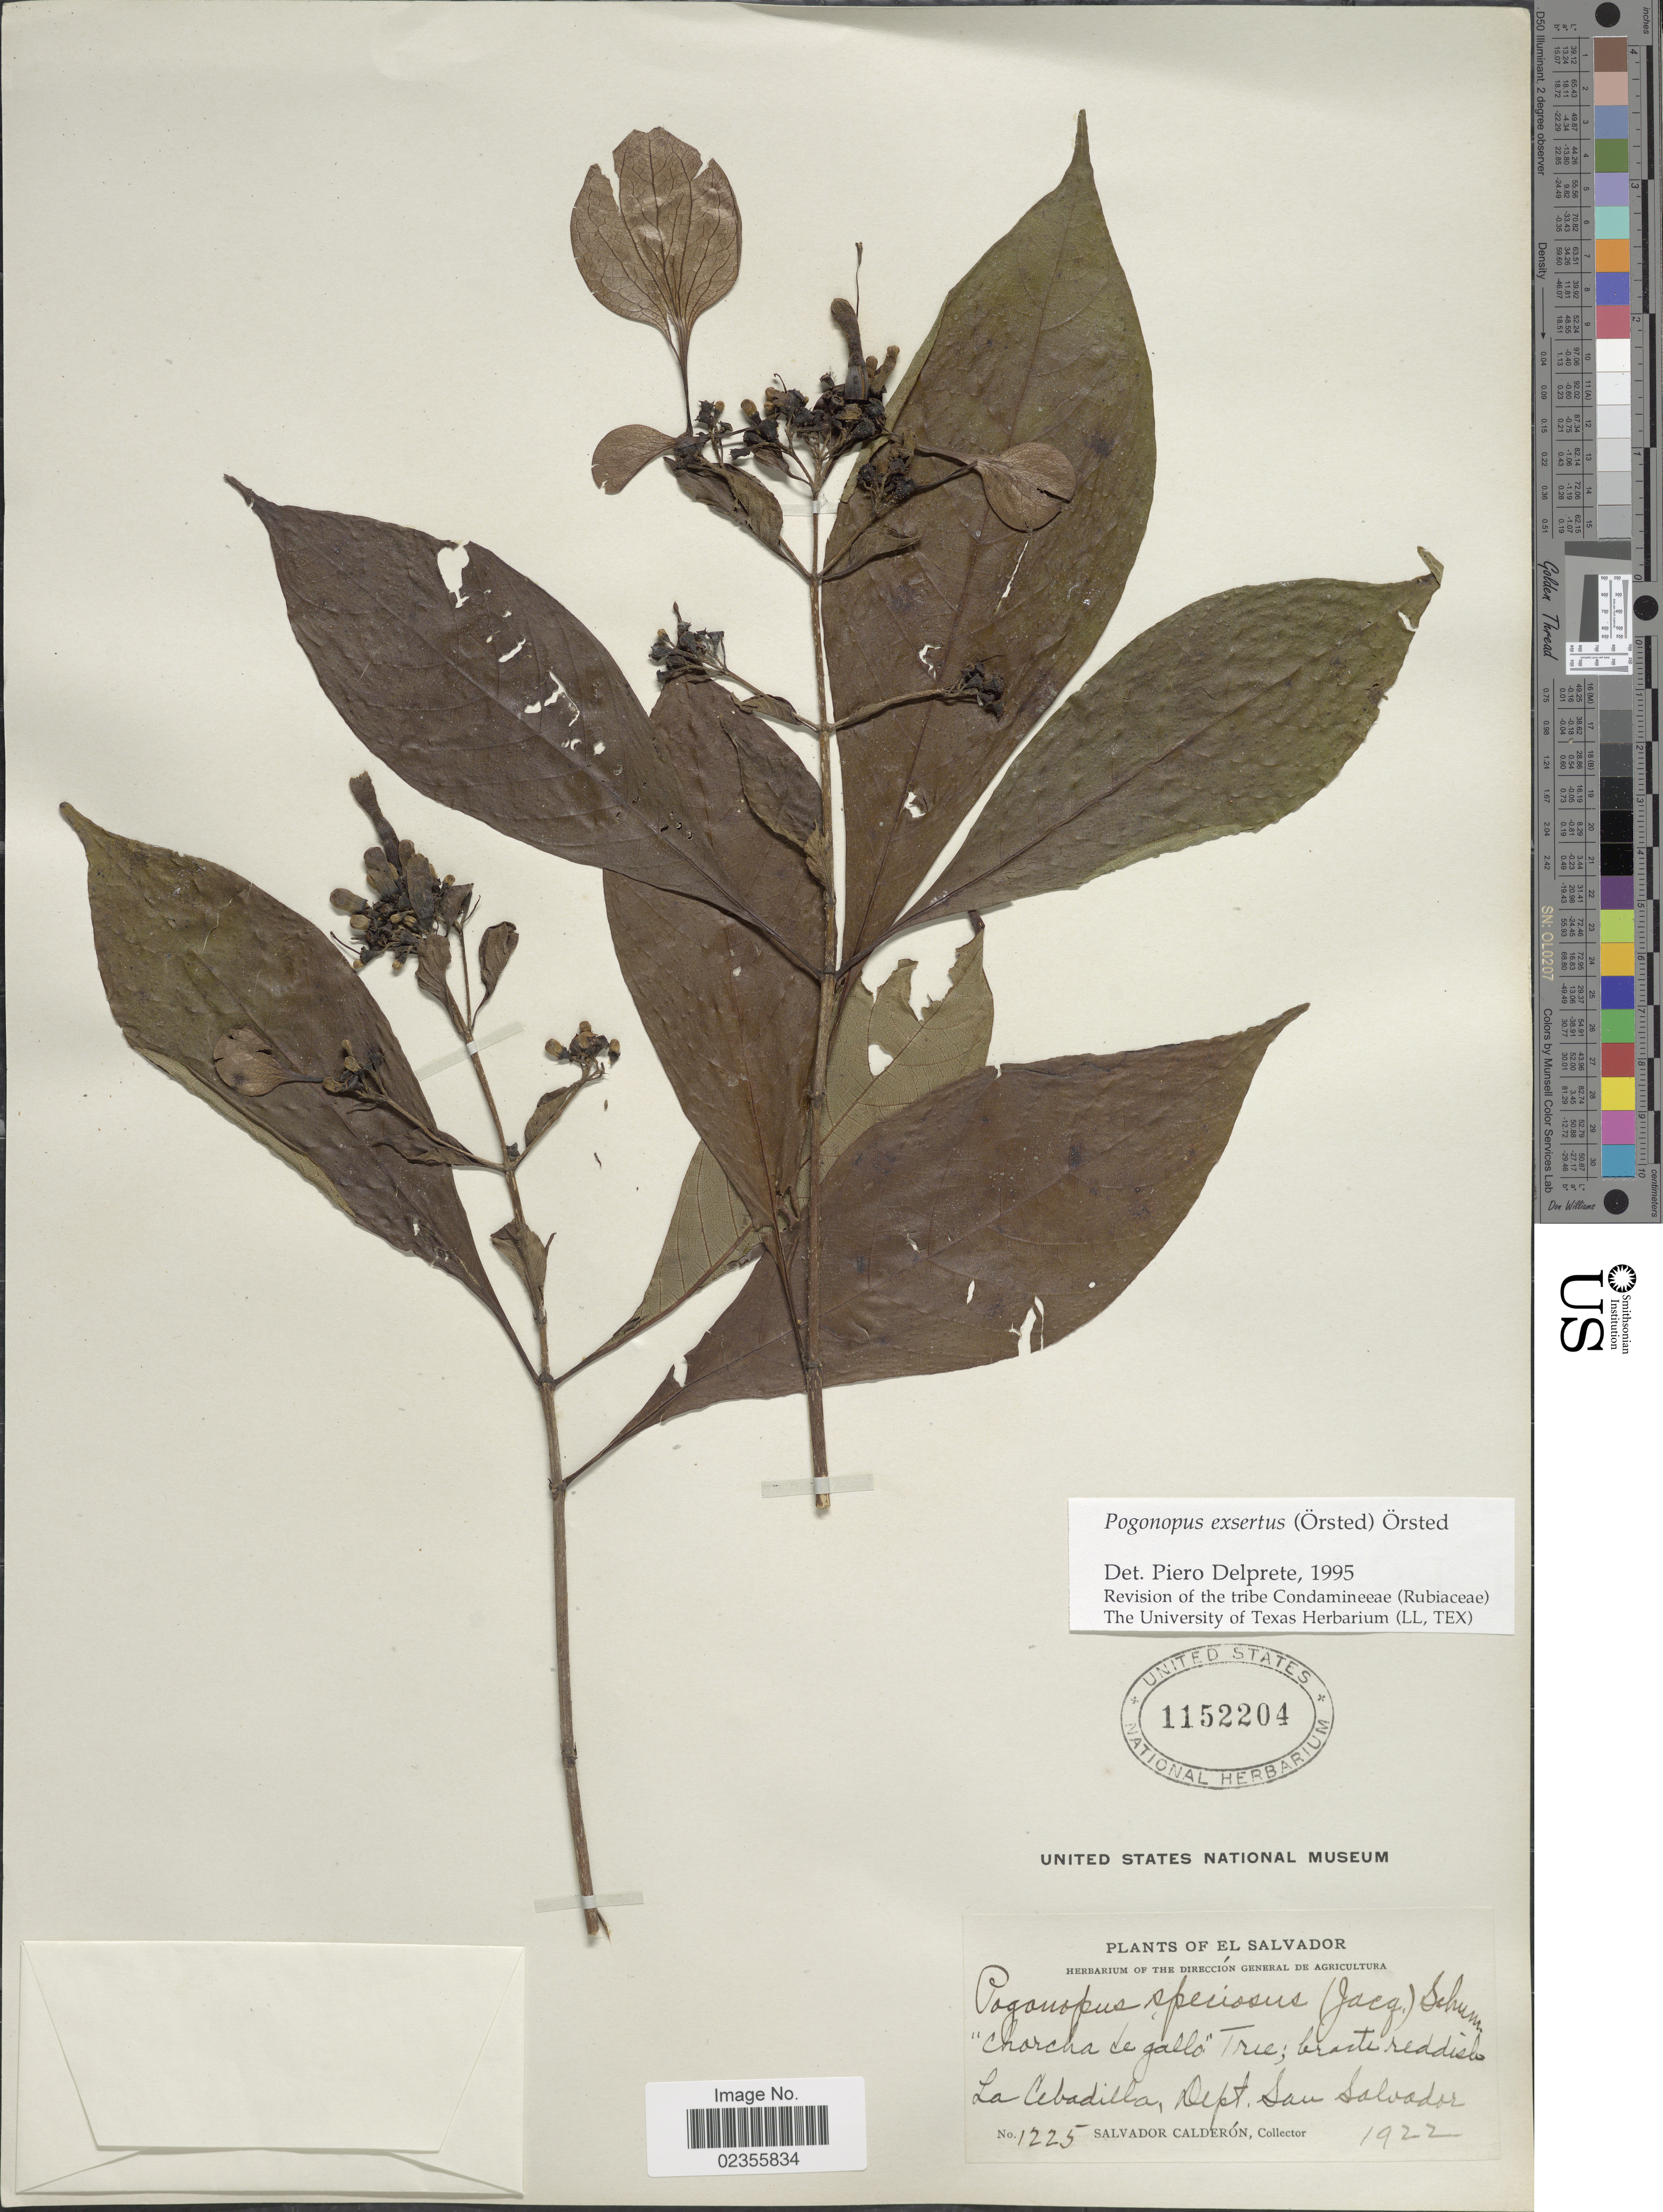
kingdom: Plantae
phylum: Tracheophyta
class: Magnoliopsida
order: Gentianales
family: Rubiaceae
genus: Pogonopus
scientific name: Pogonopus exsertus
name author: (Oerst.) Oerst.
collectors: P. C. Standley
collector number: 1225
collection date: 1922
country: El Salvador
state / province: San Salvador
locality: La Cebadilla.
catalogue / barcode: US 1152204